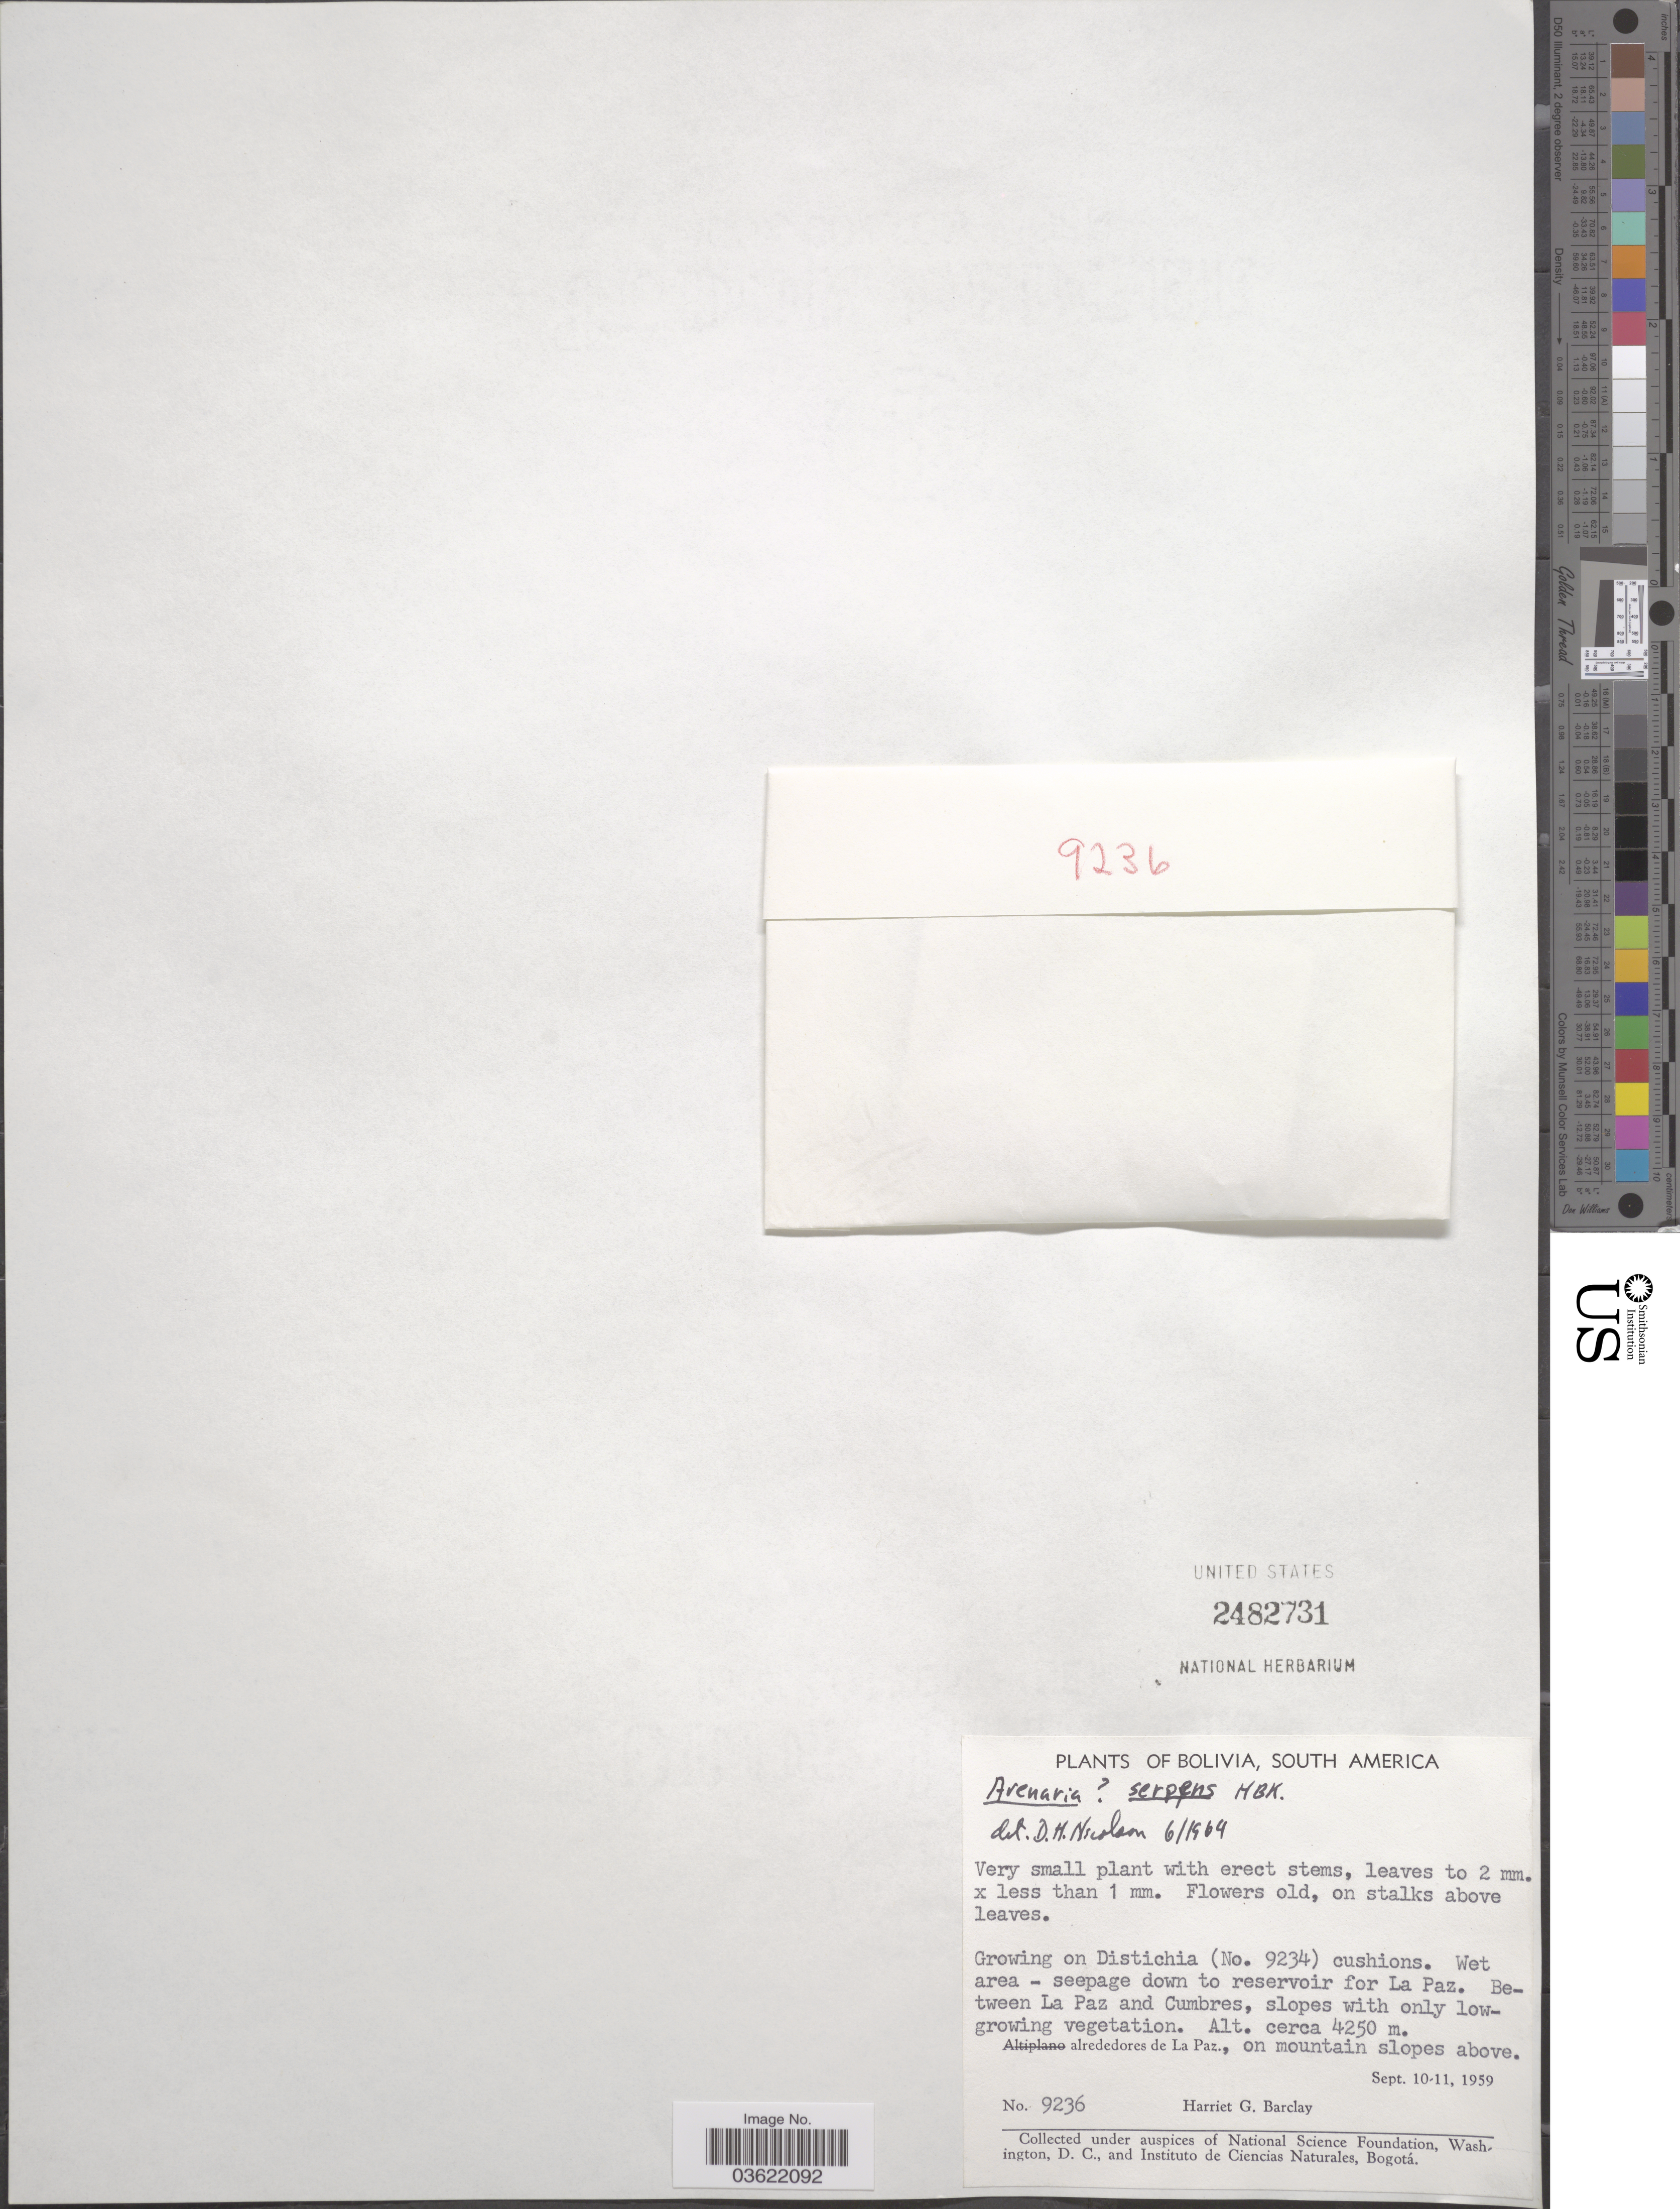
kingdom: Plantae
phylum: Tracheophyta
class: Magnoliopsida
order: Caryophyllales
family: Caryophyllaceae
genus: Arenaria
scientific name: Arenaria serpens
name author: Kunth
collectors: H. G. Barclay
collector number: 9236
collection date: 1959-09-10/1959-09-11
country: Bolivia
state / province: La Paz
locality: Between La Paz and Cumbres. Alrededores de La Paz.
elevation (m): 4250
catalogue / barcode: US 2482731